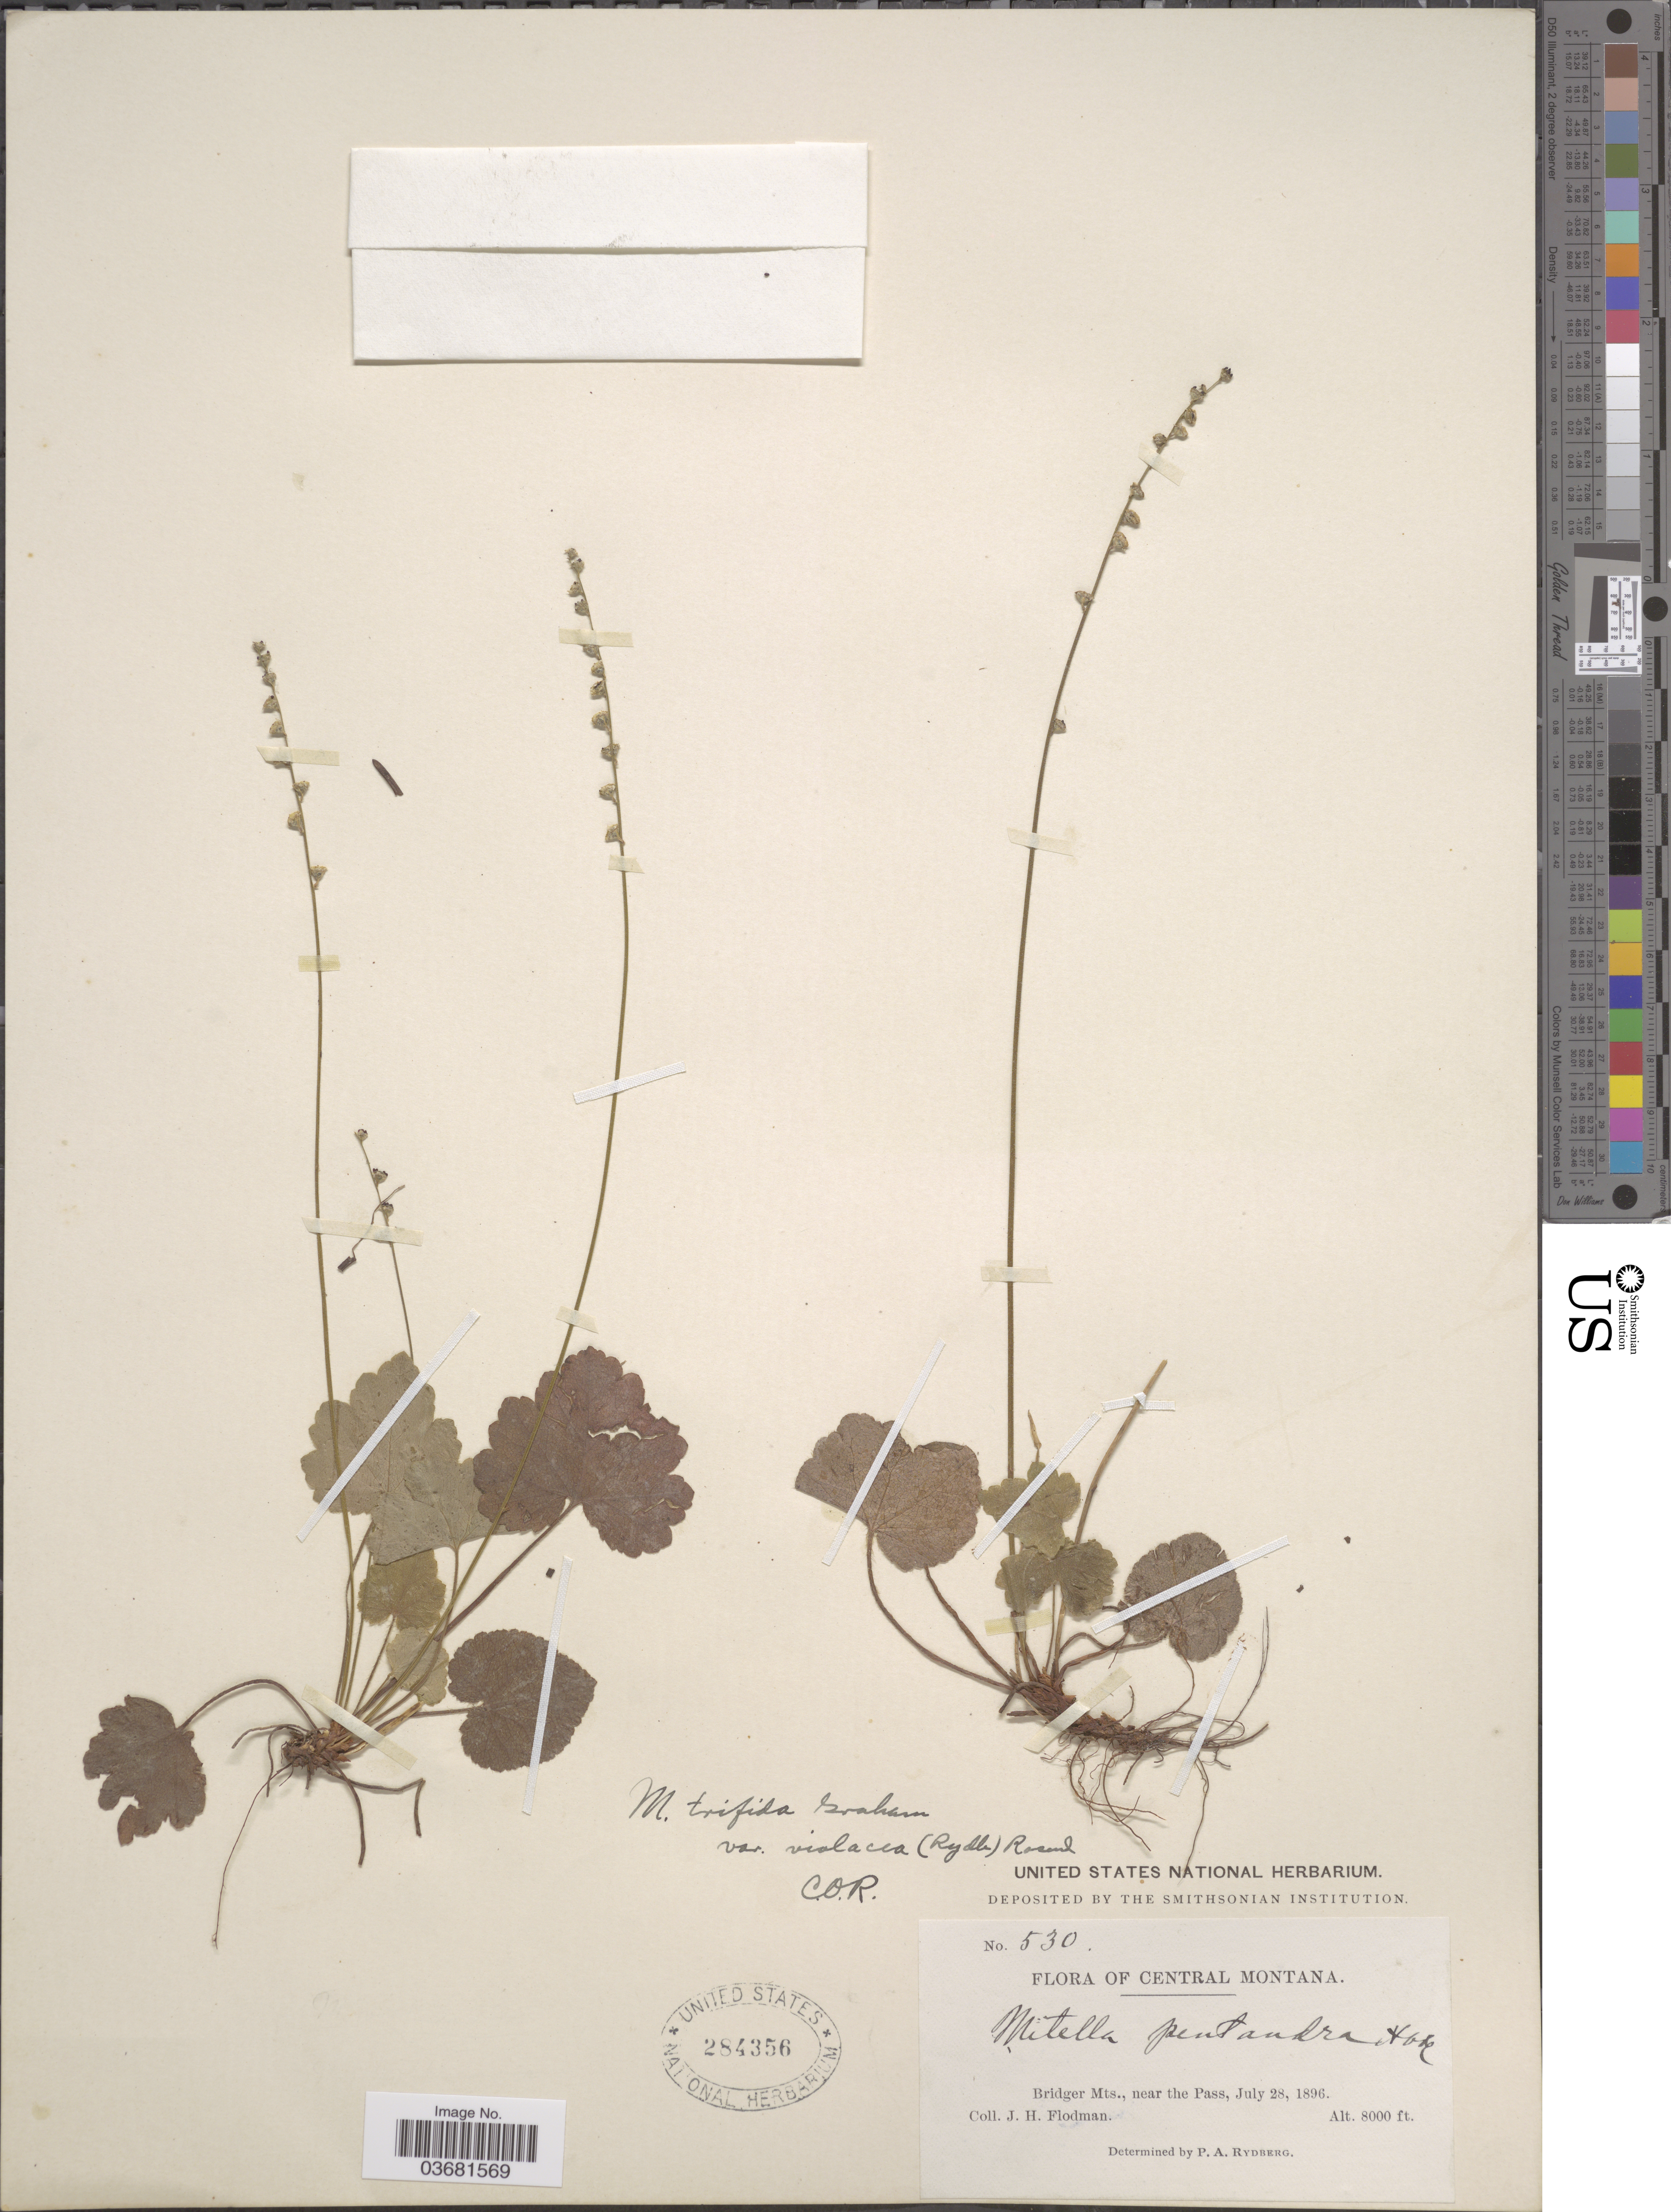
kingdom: Plantae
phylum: Tracheophyta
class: Magnoliopsida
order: Saxifragales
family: Saxifragaceae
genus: Mitella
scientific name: Mitella trifida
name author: Graham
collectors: J. Flodman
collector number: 530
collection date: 1896-07-28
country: United States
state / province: Montana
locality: Central Montana. Bridger Mts., near the Pass.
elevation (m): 2438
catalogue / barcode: US 284356